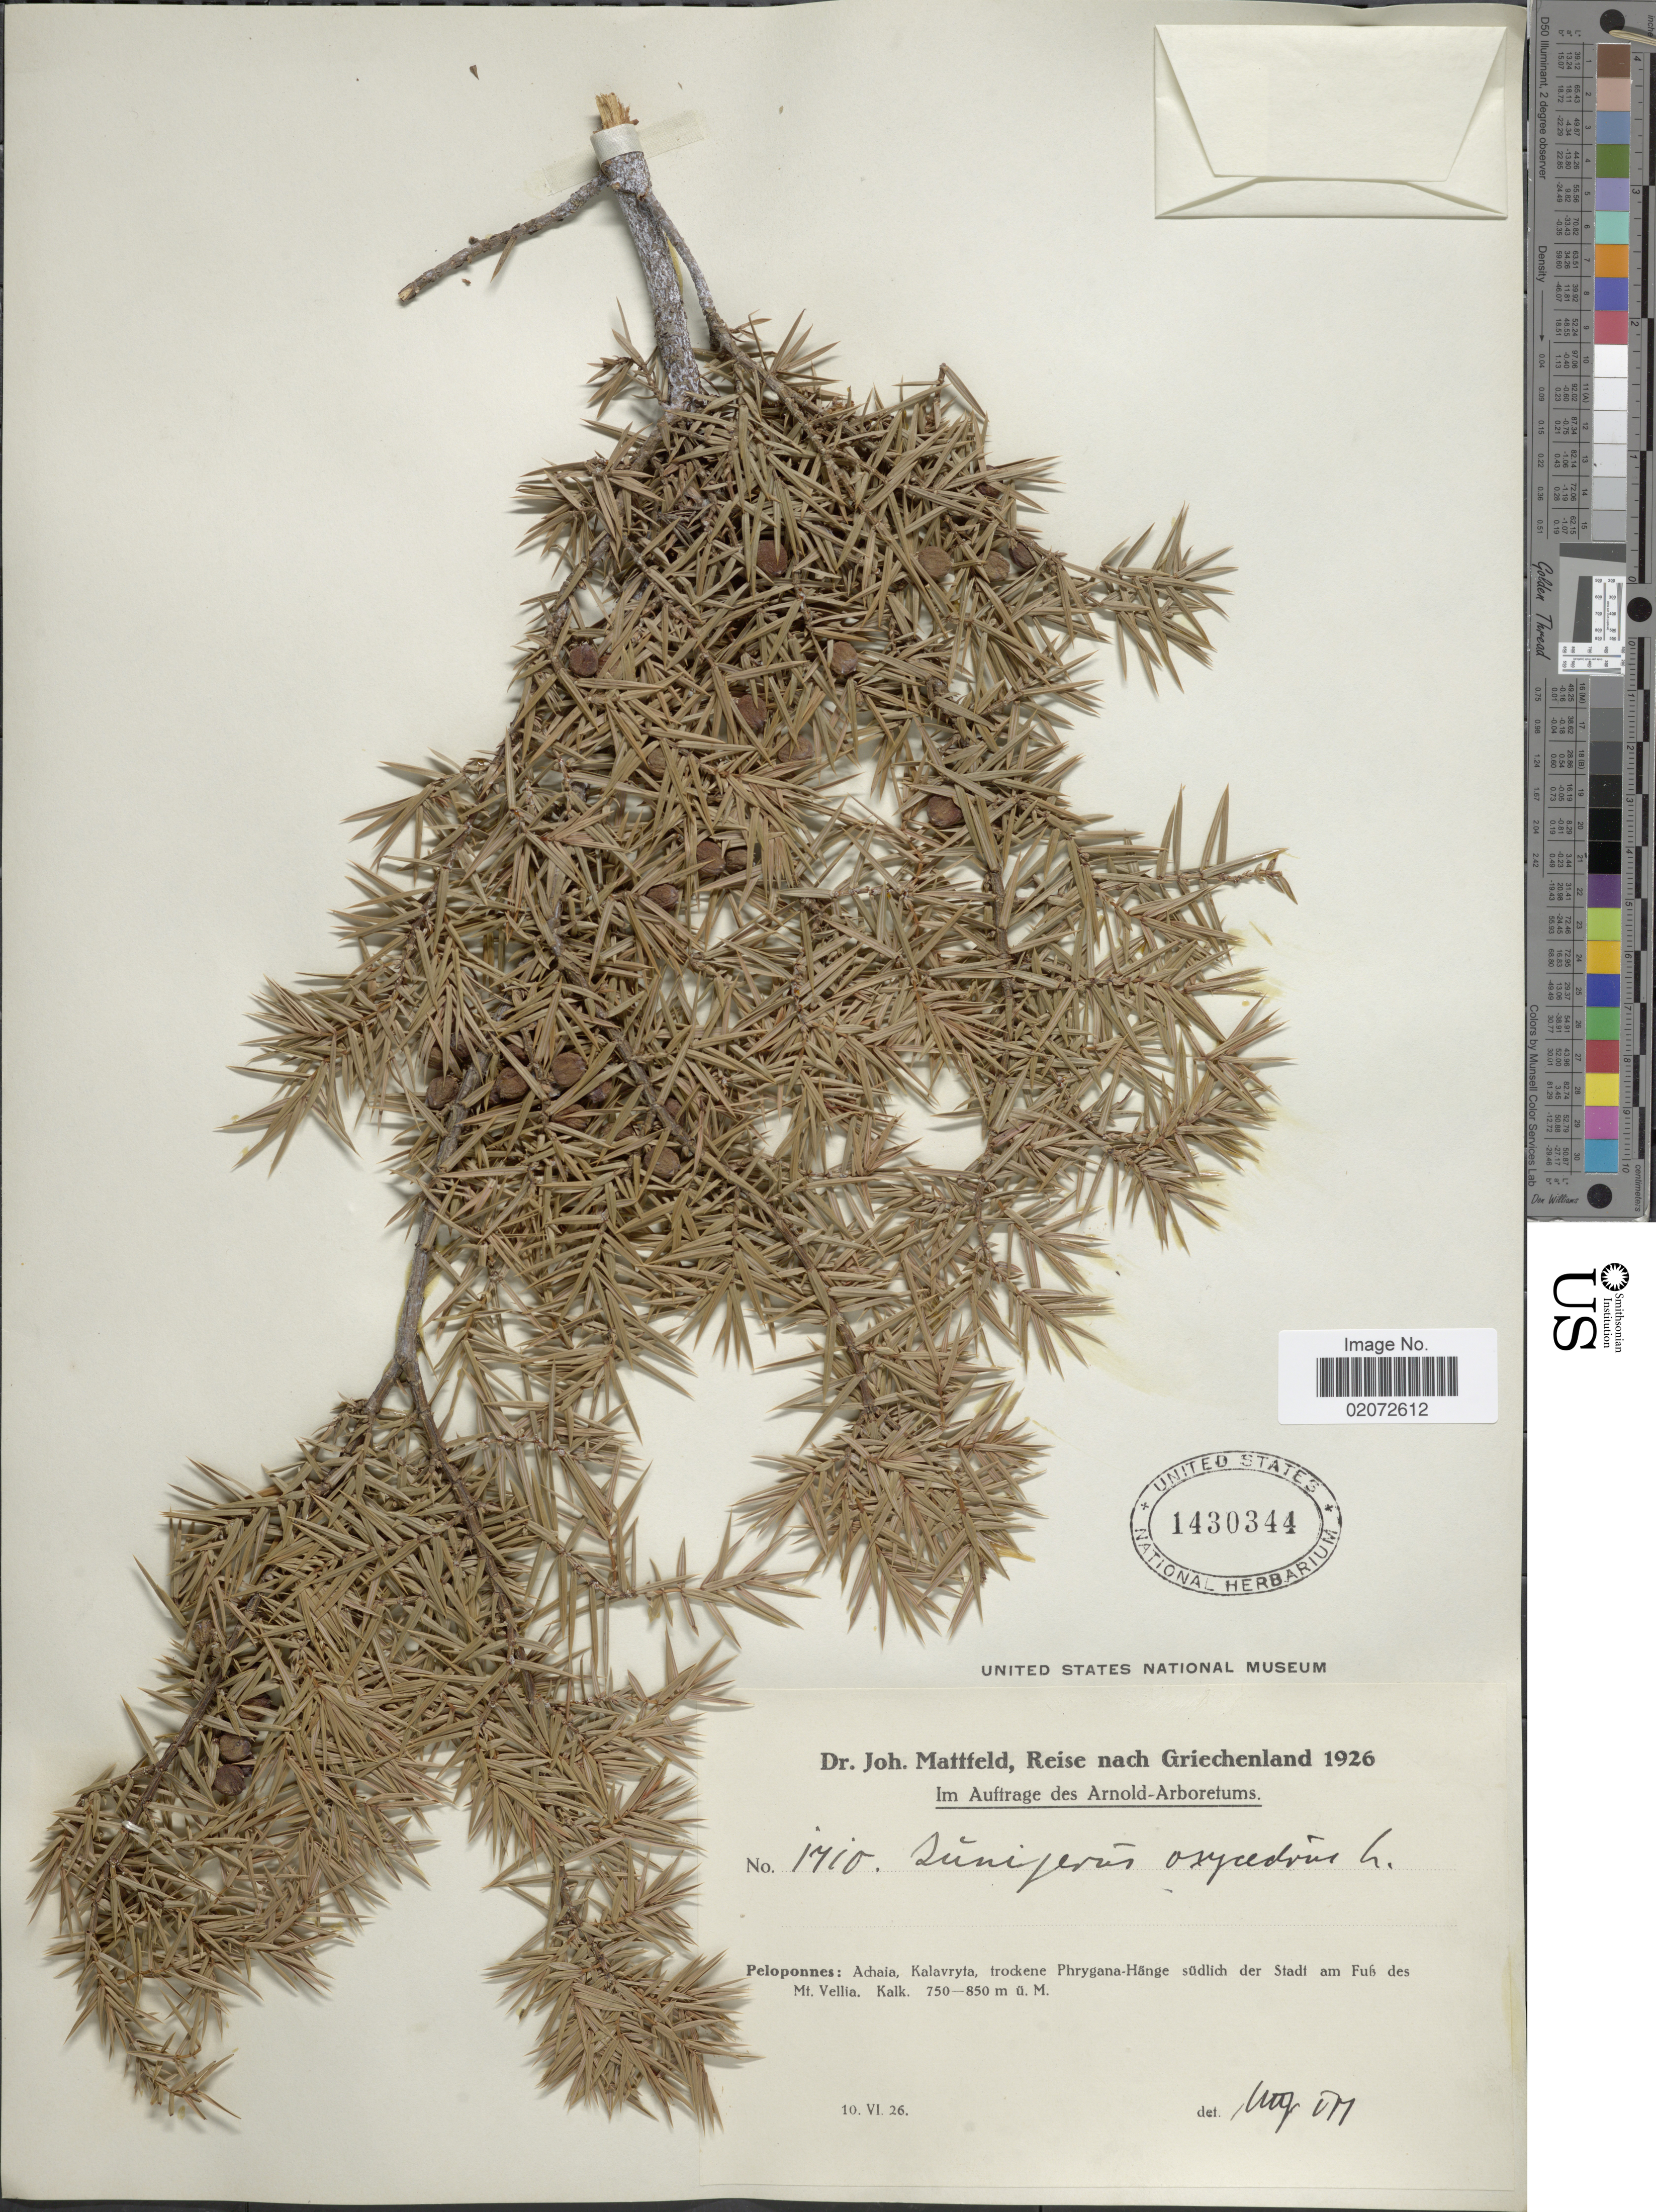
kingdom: Plantae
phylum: Tracheophyta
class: Pinopsida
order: Pinales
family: Cupressaceae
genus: Juniperus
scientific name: Juniperus oxycedrus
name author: L.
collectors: J. Mattfeld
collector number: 1710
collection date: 1926-06-10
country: Greece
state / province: Peloponnese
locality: Griechenland. Peloponnes: Achaia, Kalavryta, trockene Phrygana-Hanga sudlich der Stadt am Fus des Mt. Vellia. Kalk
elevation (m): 750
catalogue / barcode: US 1430344